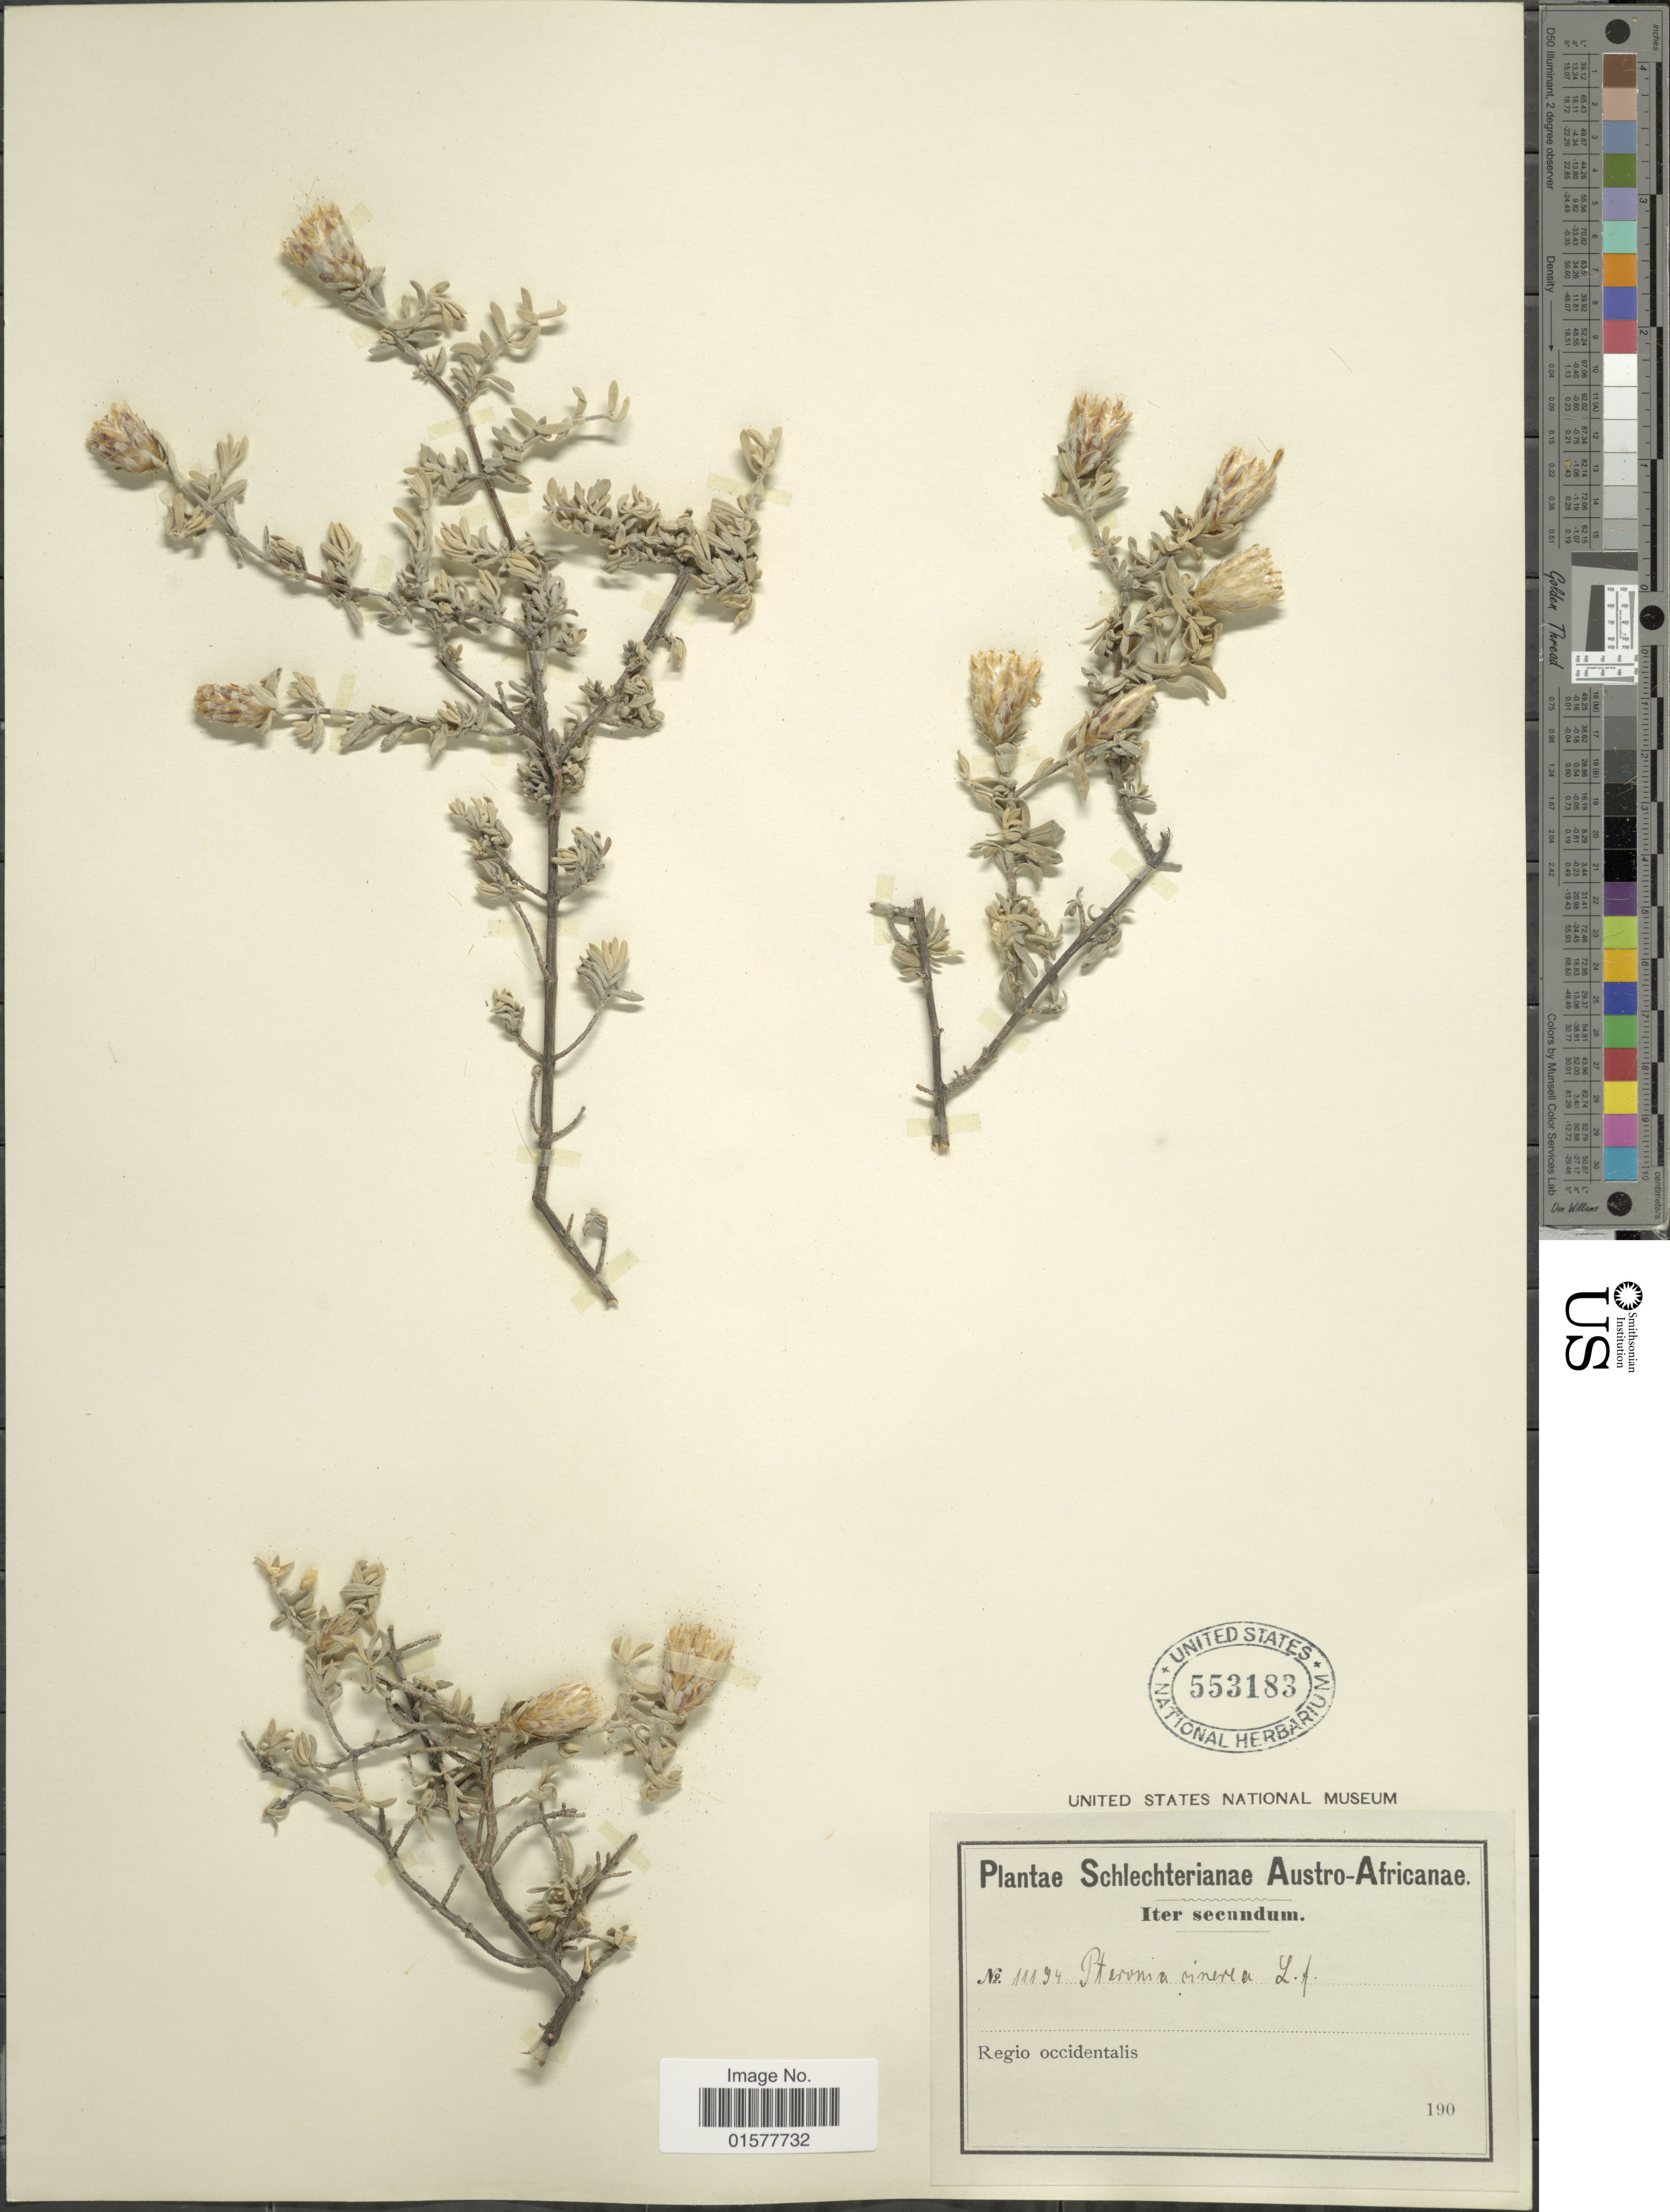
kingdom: Plantae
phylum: Tracheophyta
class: Magnoliopsida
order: Asterales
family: Asteraceae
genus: Pteronia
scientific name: Pteronia cinerea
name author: L. f.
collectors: Schlechter, --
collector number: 11194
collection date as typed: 190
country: South Africa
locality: Regio occidentalis . Inter secundum.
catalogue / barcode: US 553183